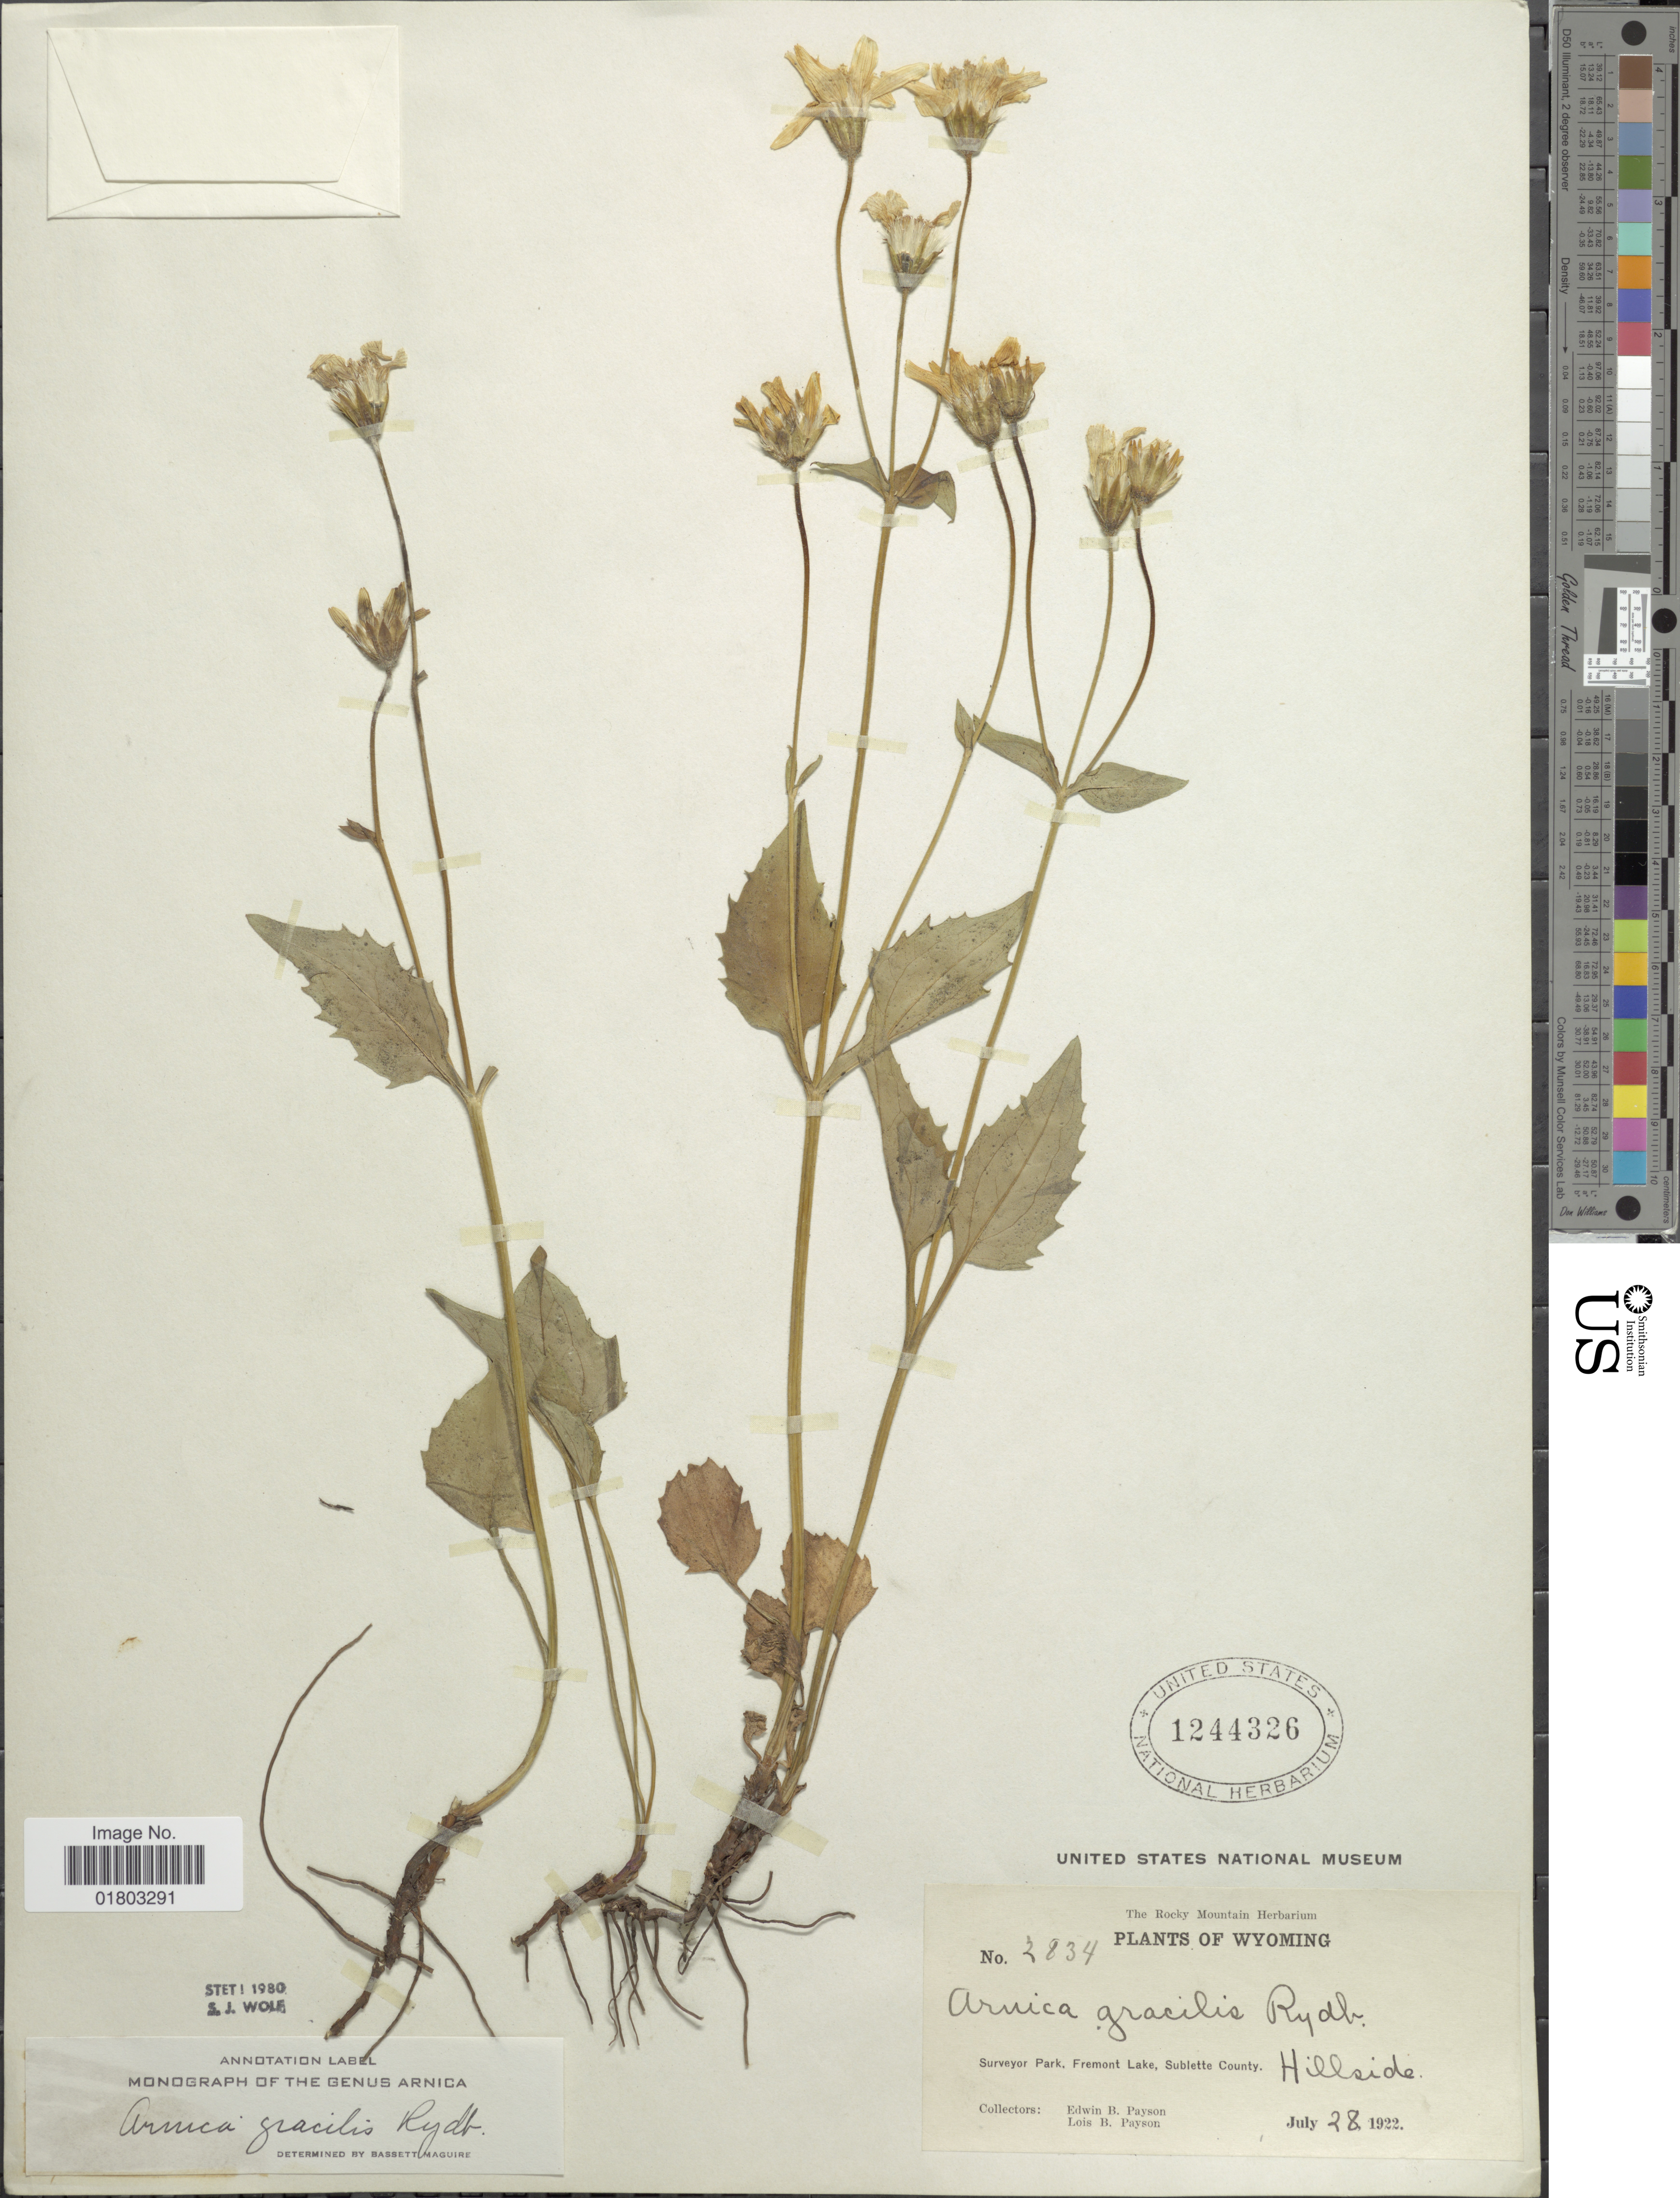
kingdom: Plantae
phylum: Tracheophyta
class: Magnoliopsida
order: Asterales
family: Asteraceae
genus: Arnica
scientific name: Arnica gracilis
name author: Rydb.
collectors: E. B. Payson & L. Payson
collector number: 2834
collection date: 1922-07-28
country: United States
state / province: Wyoming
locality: Surveyor Park, Fremont Lake, Sublette County. Hillside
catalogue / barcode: US 1244326